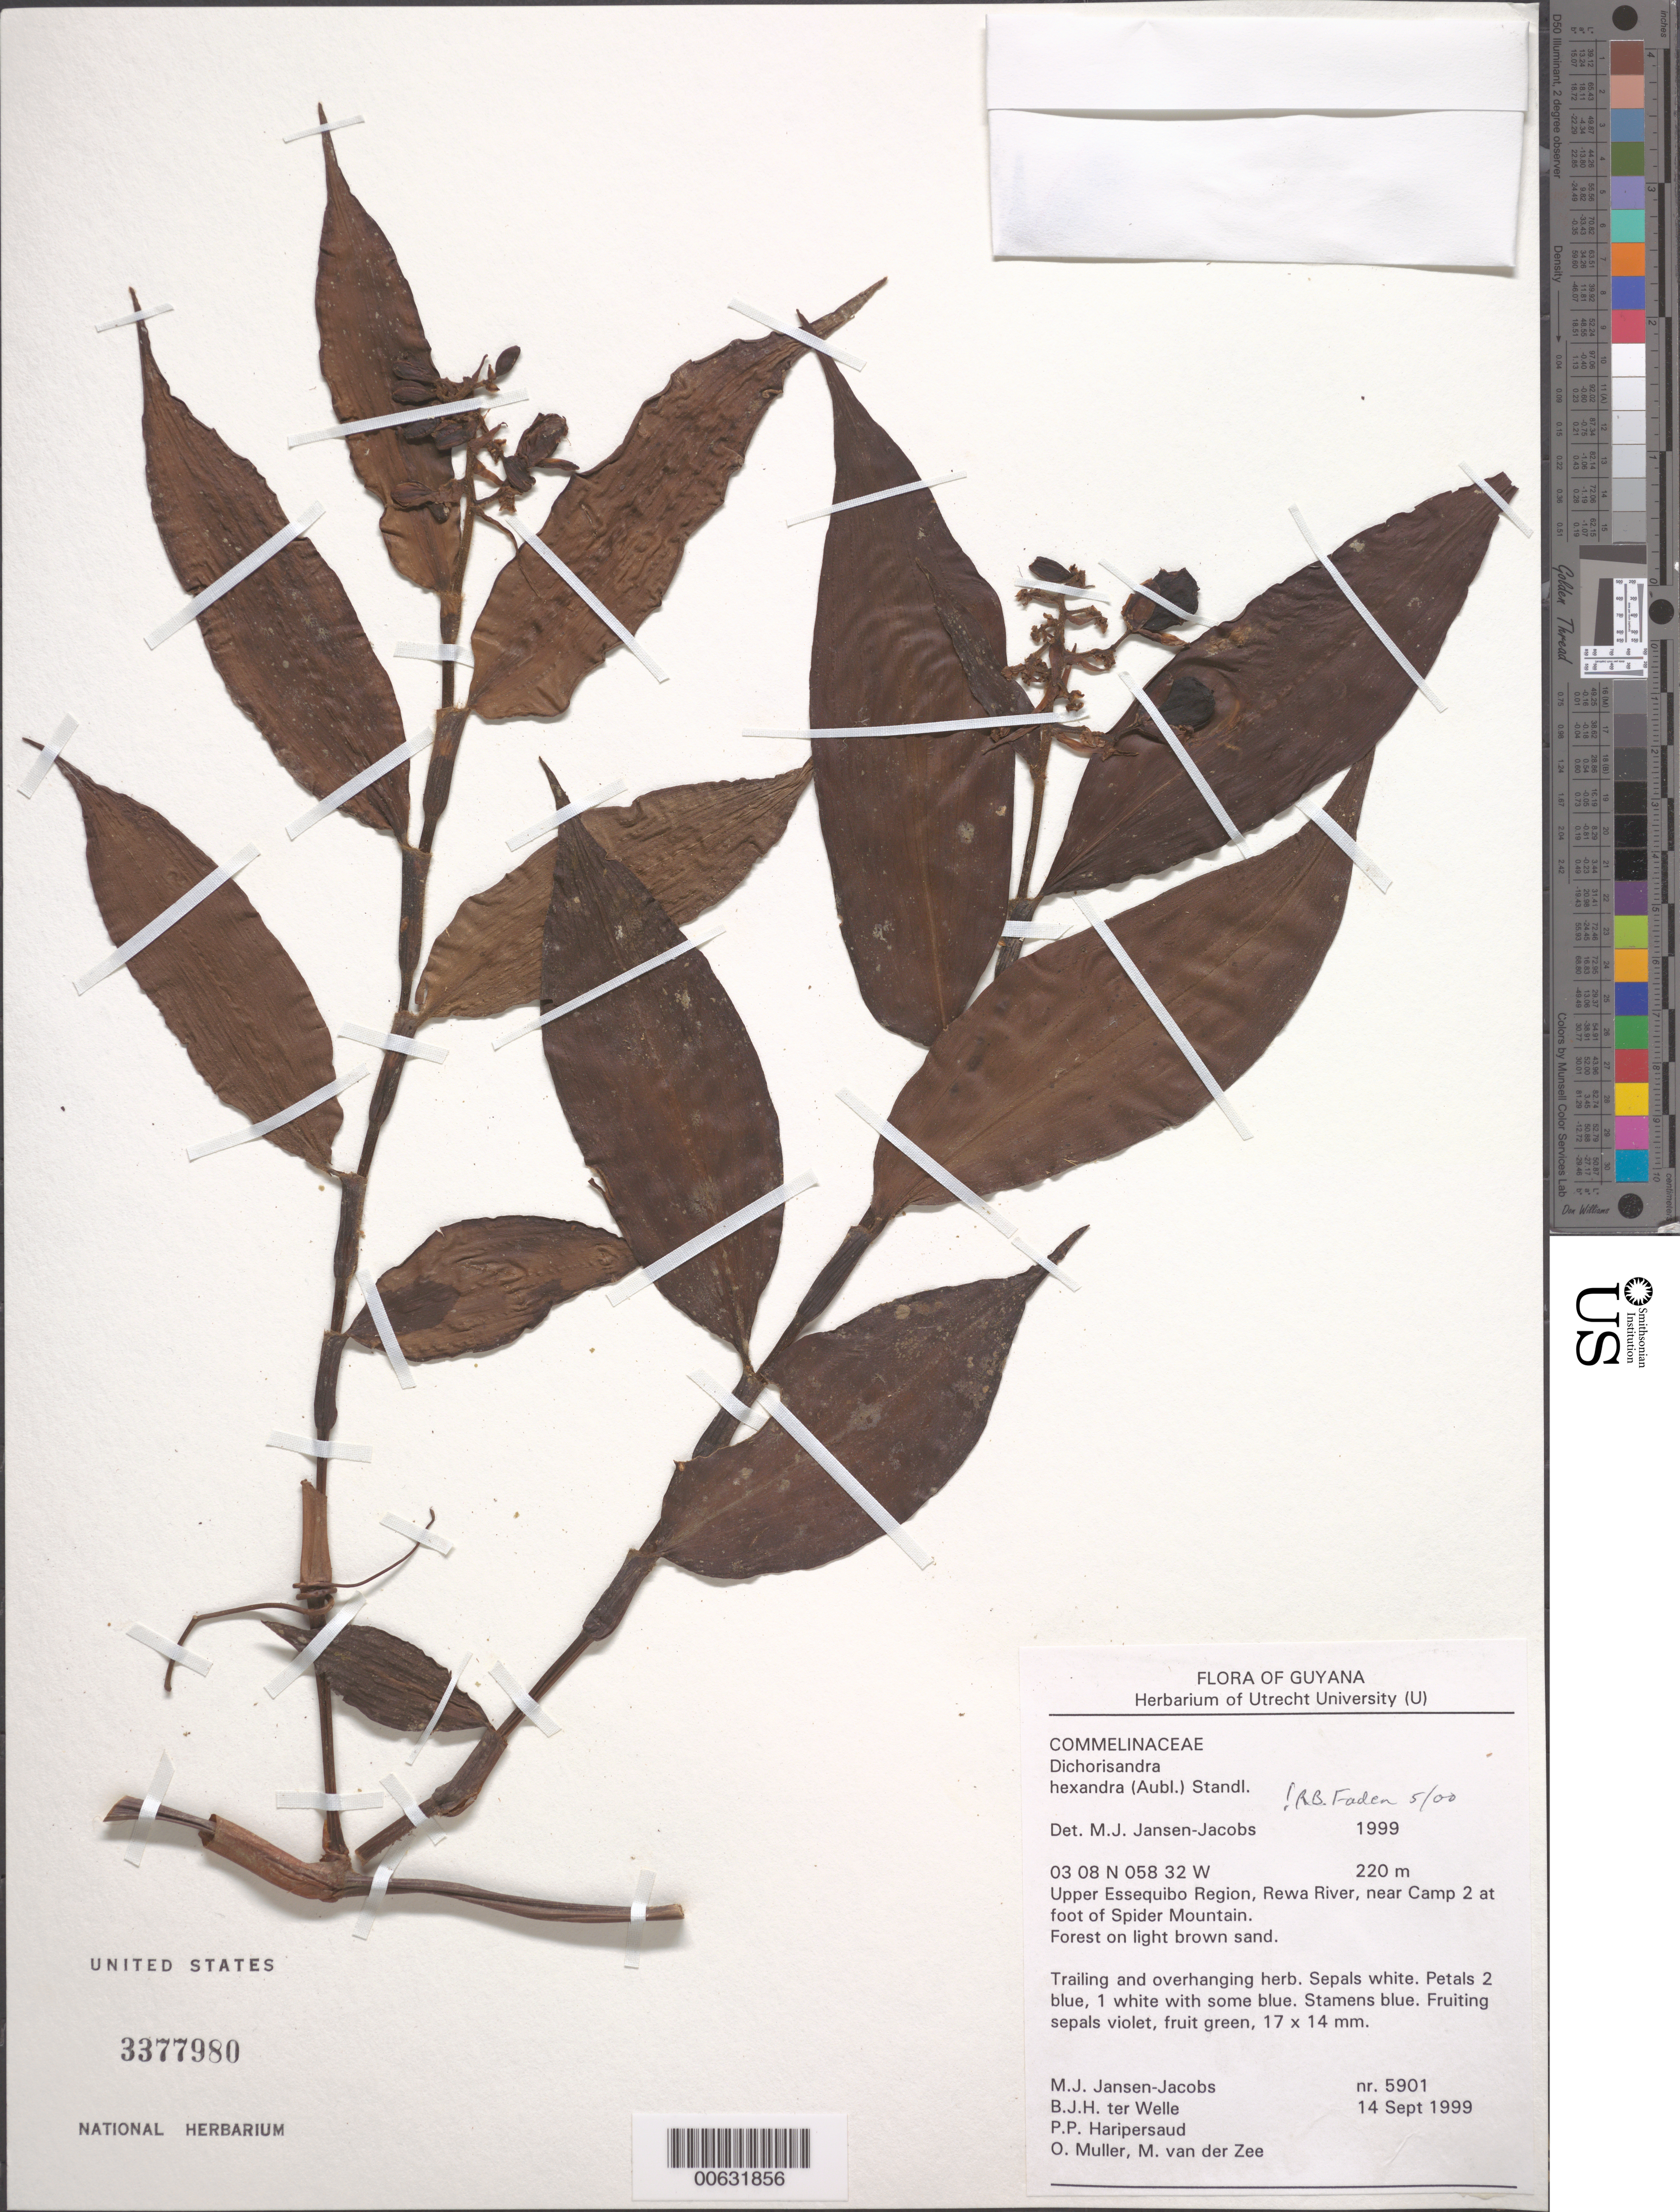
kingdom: Plantae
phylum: Tracheophyta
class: Liliopsida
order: Commelinales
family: Commelinaceae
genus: Dichorisandra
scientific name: Dichorisandra hexandra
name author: (Aubl.) Standl.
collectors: M. J. Jansen-Jacobs, B. Welle, P. Haripersaud, O. Muller & M. van der Zee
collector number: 5901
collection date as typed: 14 Sep 1999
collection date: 1999-09-14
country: Guyana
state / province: U. Takutu-U. Essequibo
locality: Rewa river, near camp 2 at foot of spider mountain, upper essequibo dist.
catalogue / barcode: US 3377980